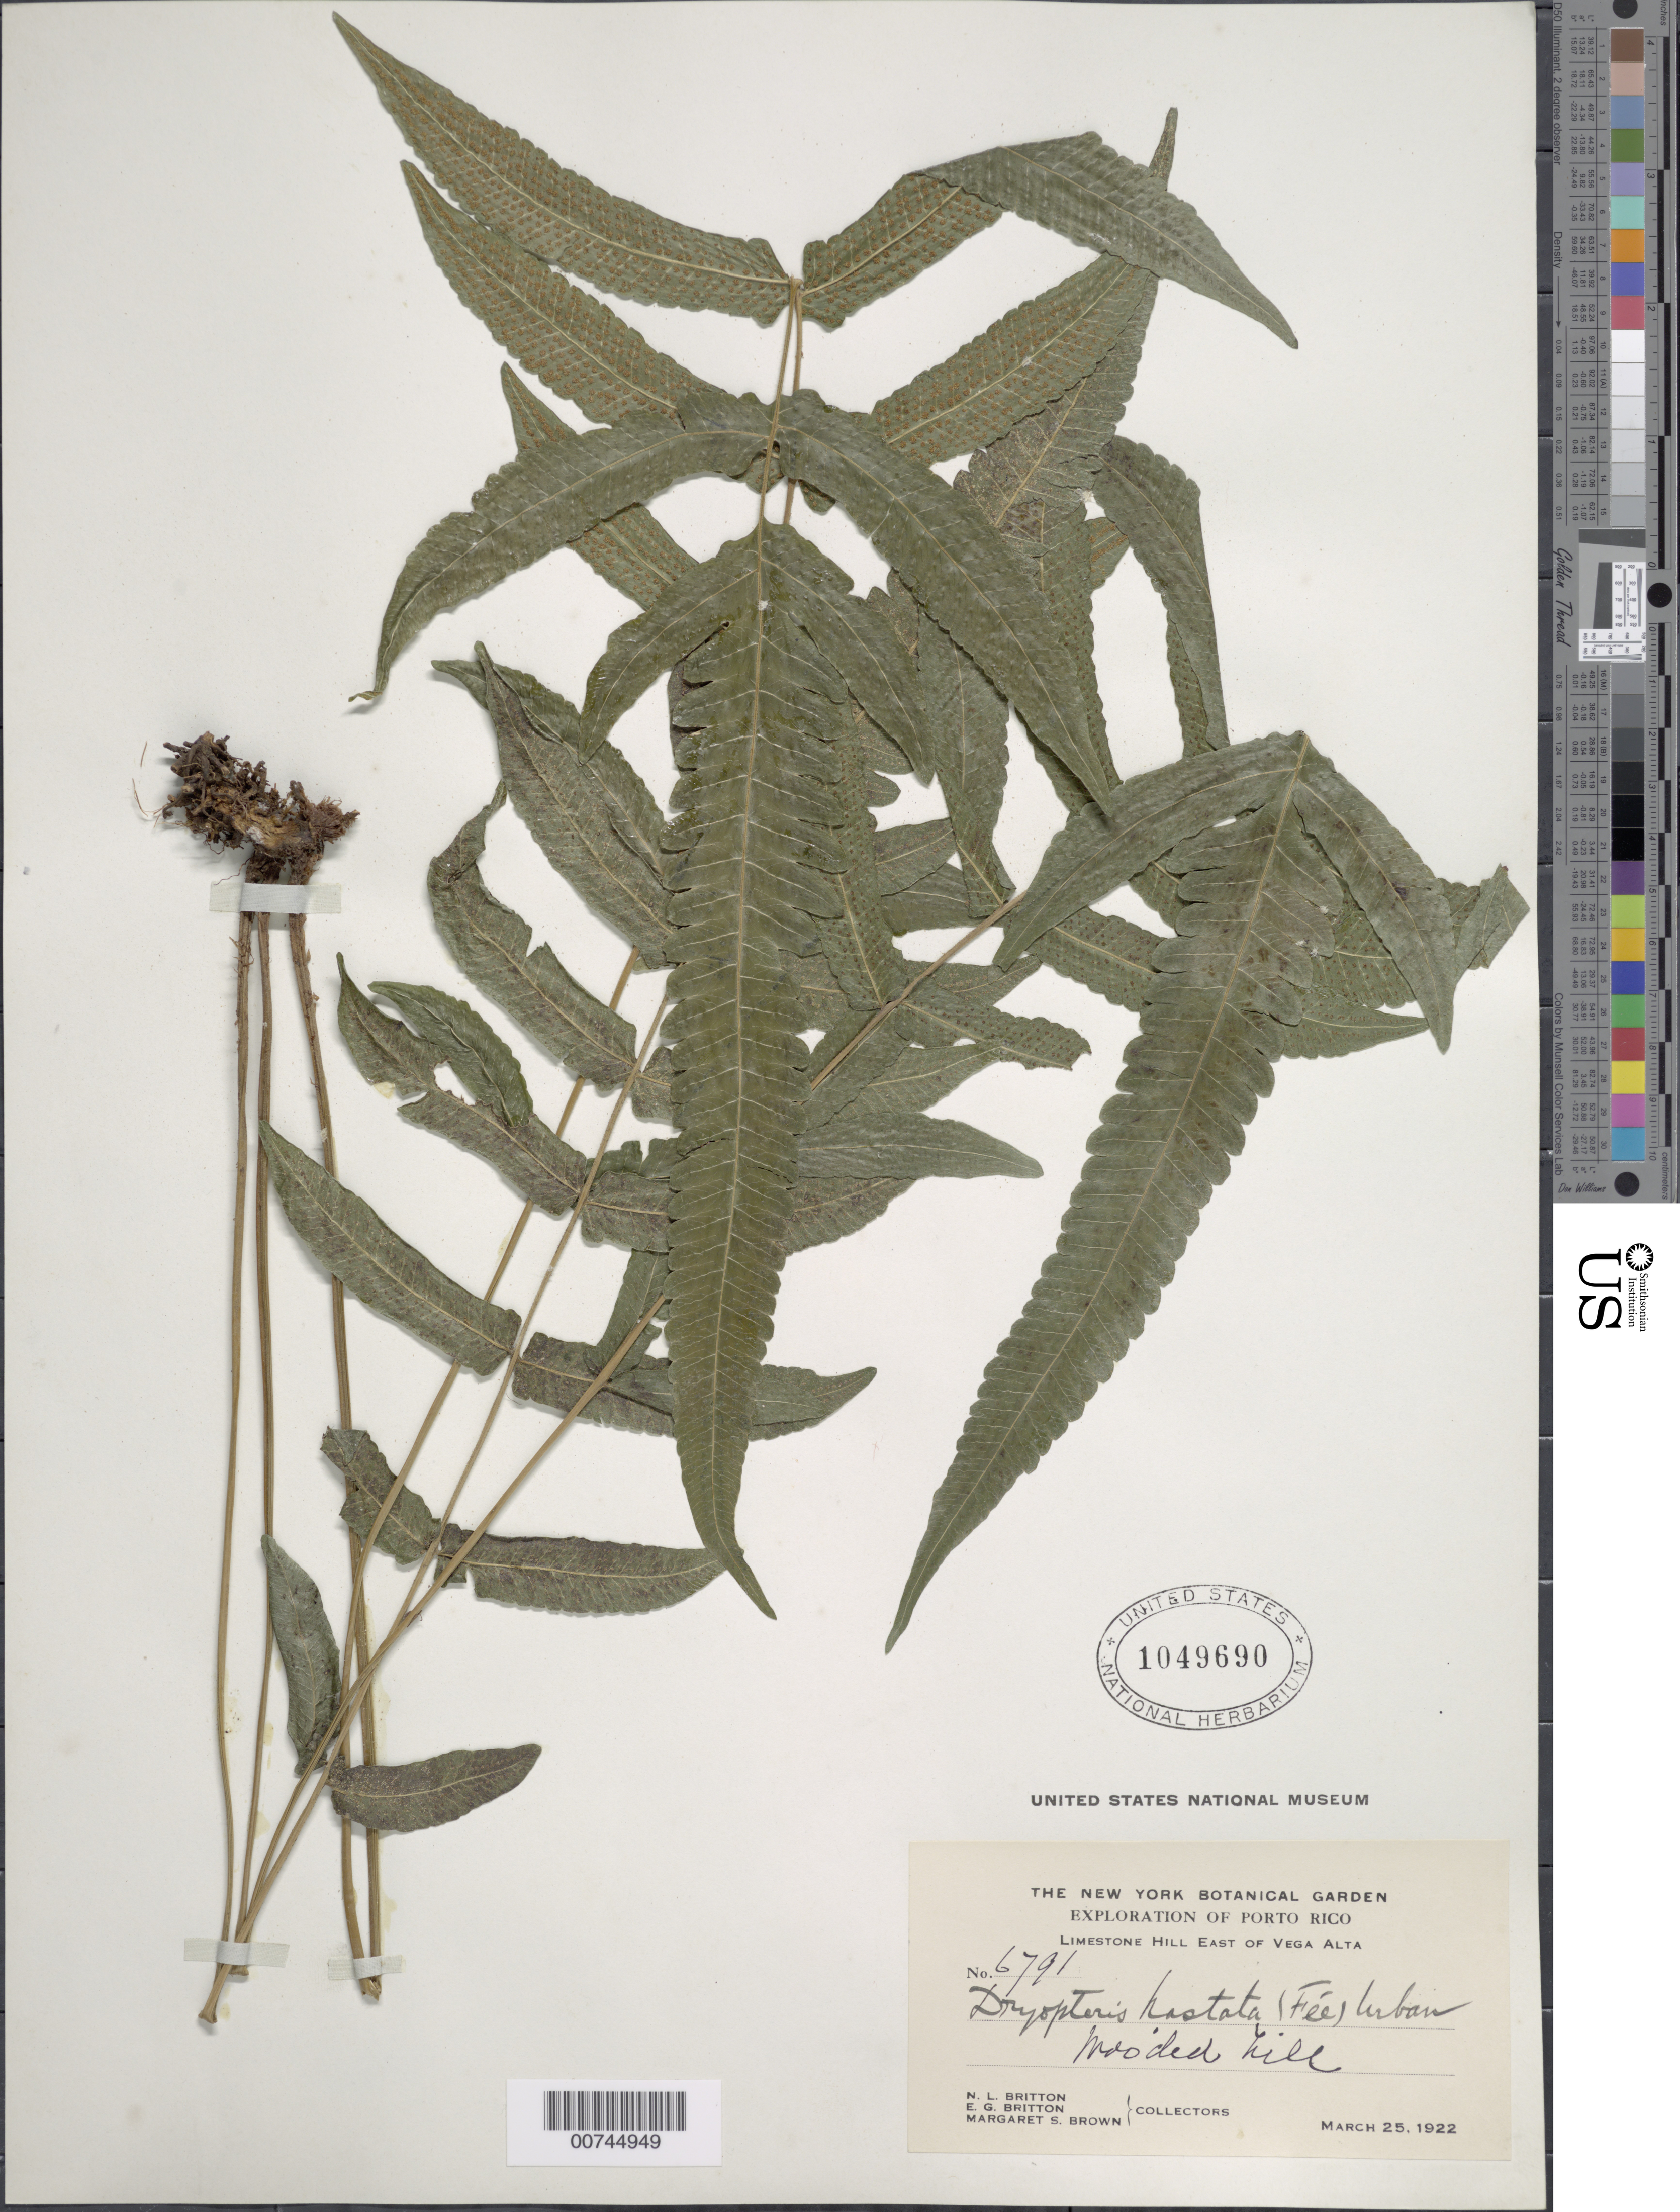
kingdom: Plantae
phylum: Tracheophyta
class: Polypodiopsida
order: Polypodiales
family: Thelypteridaceae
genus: Goniopteris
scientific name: Goniopteris hastata (Fée) comb. nov., ined 2015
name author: (Fée)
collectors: N. Britton, E. G. Britton & M. S. Brown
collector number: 6791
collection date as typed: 25 Mar 1922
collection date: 1922-03-25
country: Puerto Rico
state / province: Vega Alta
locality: Limestone hill East of Vega Alta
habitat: Wooded hill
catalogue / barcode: US 1049690